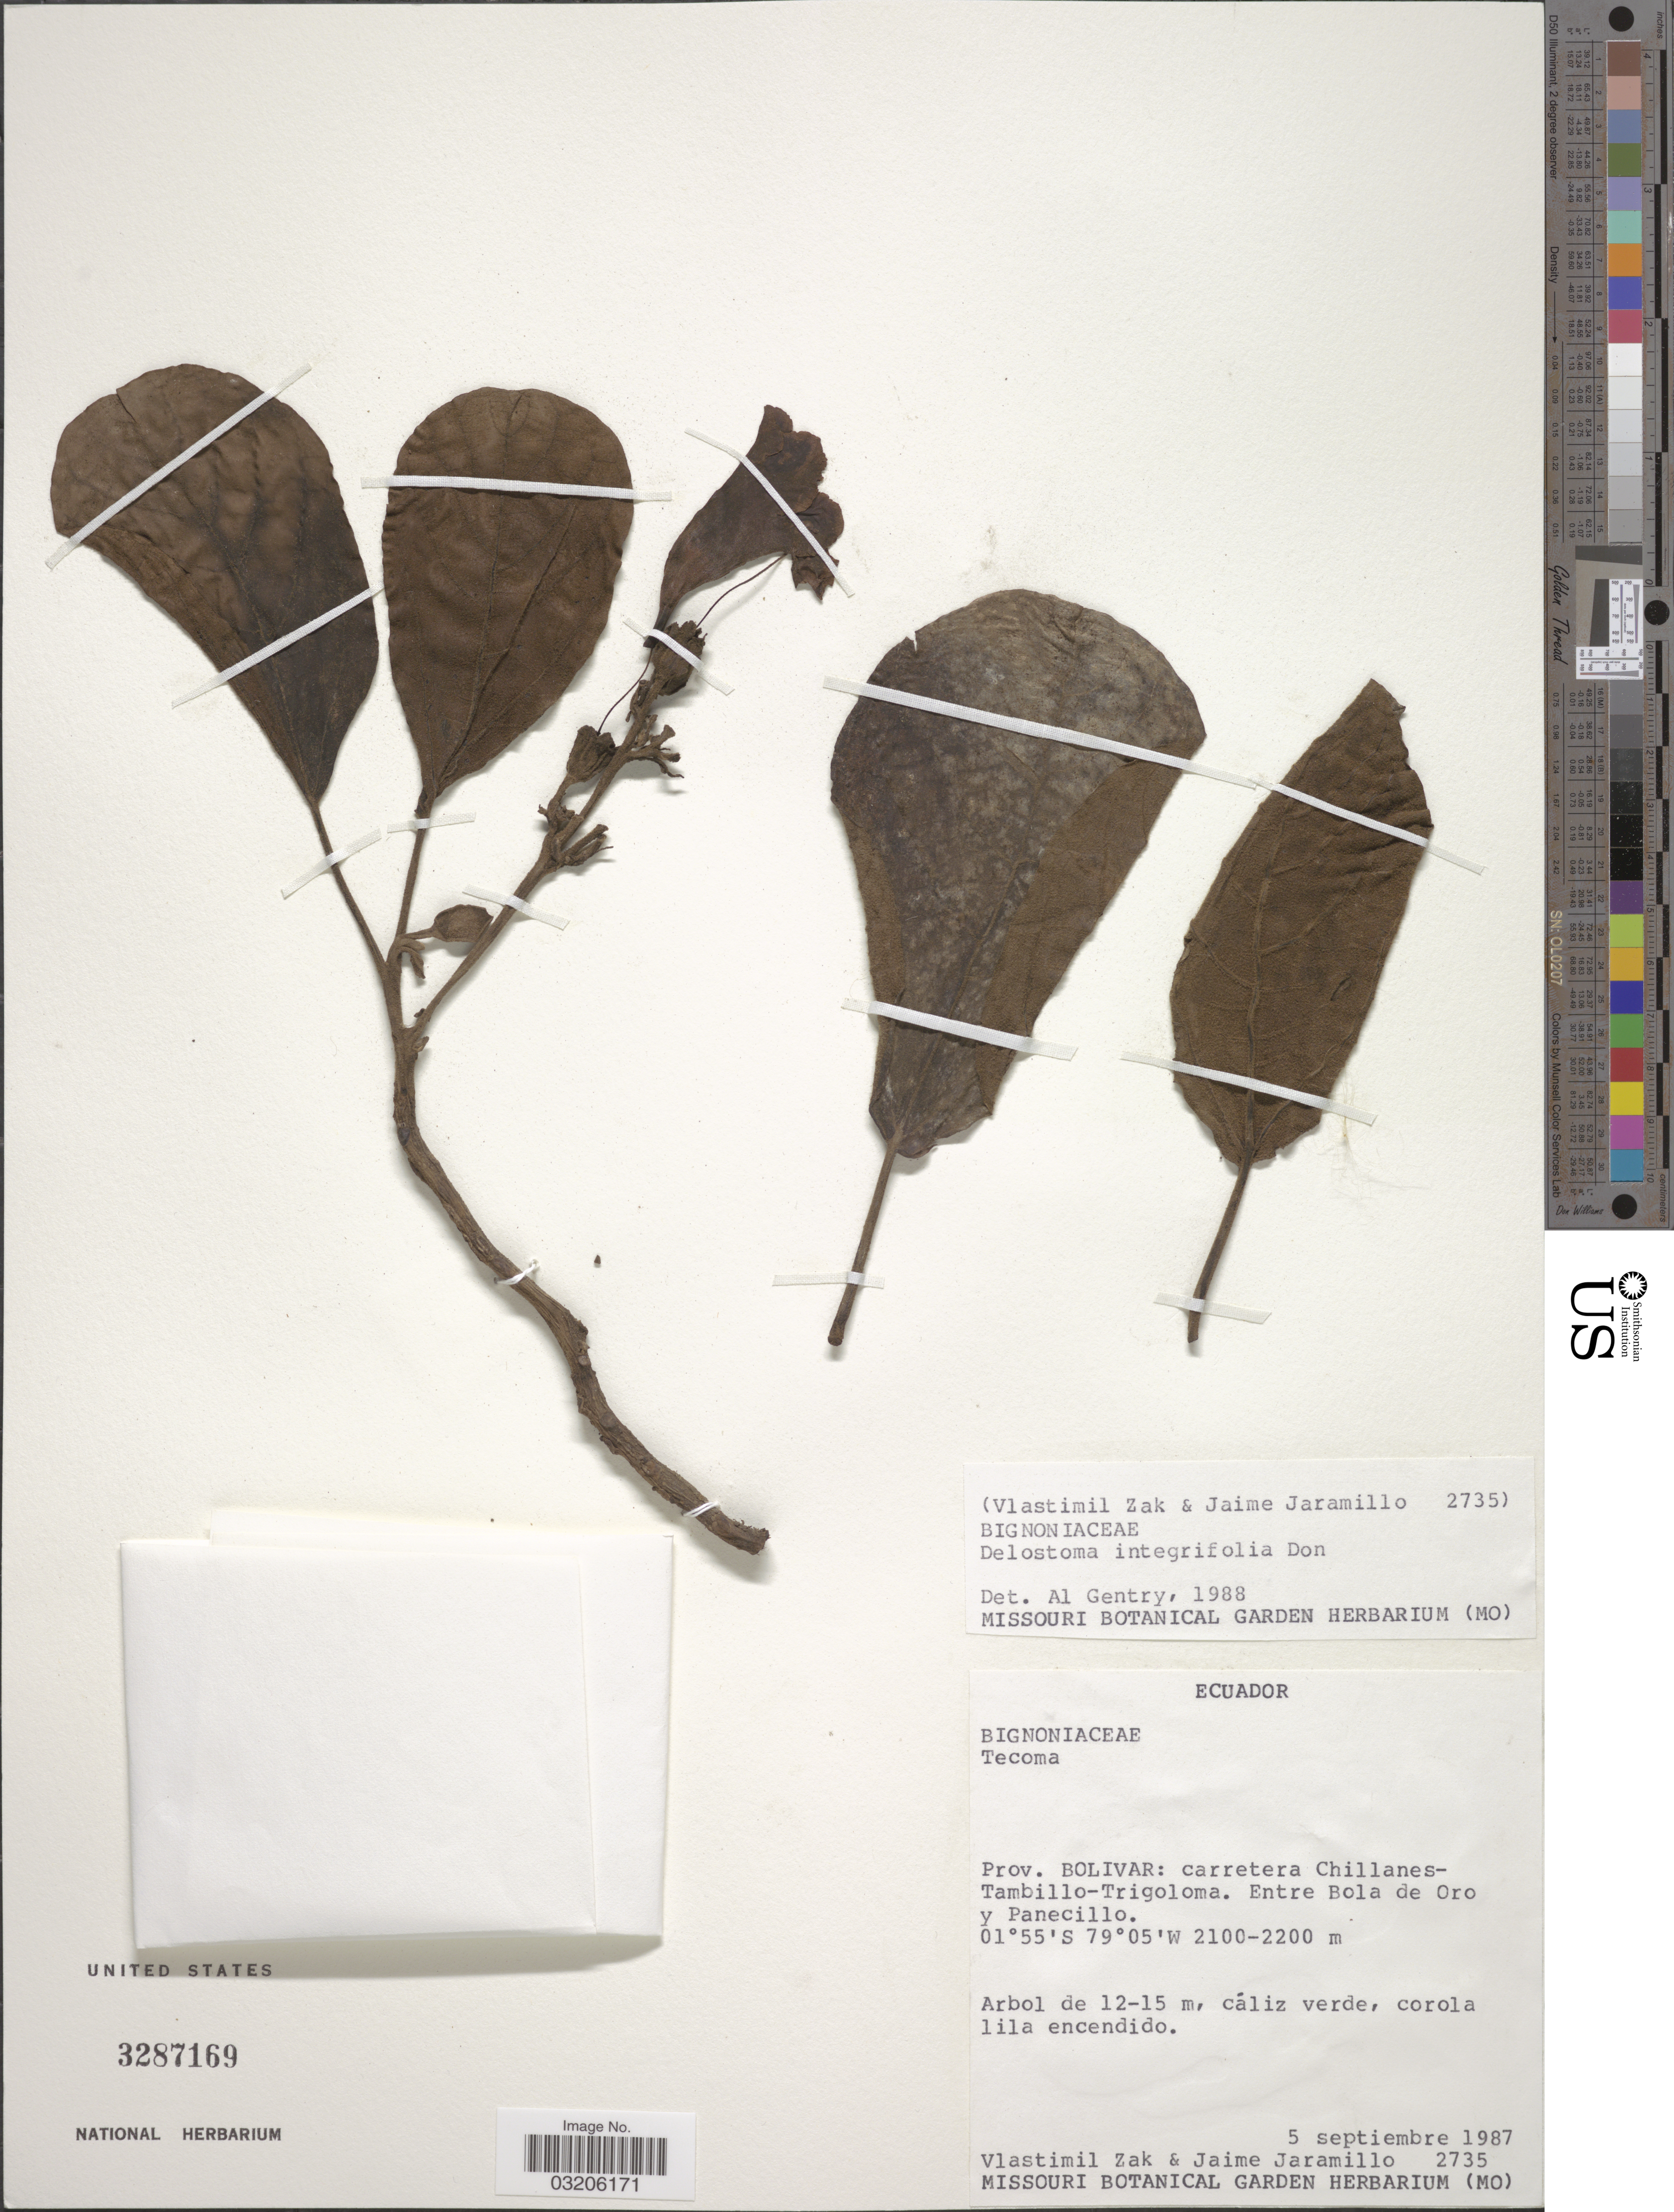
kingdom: Plantae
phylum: Tracheophyta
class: Magnoliopsida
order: Lamiales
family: Bignoniaceae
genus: Delostoma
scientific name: Delostoma integrifolium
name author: D. Don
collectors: V. Zak & J. Jaramillo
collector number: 2735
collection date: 1987-09-05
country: Ecuador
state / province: Bolívar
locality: Carretera Chillanes-Tambillo-Trigoloma. Entre Bola de Oro y Panecillo.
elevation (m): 2100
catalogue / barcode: US 3287169